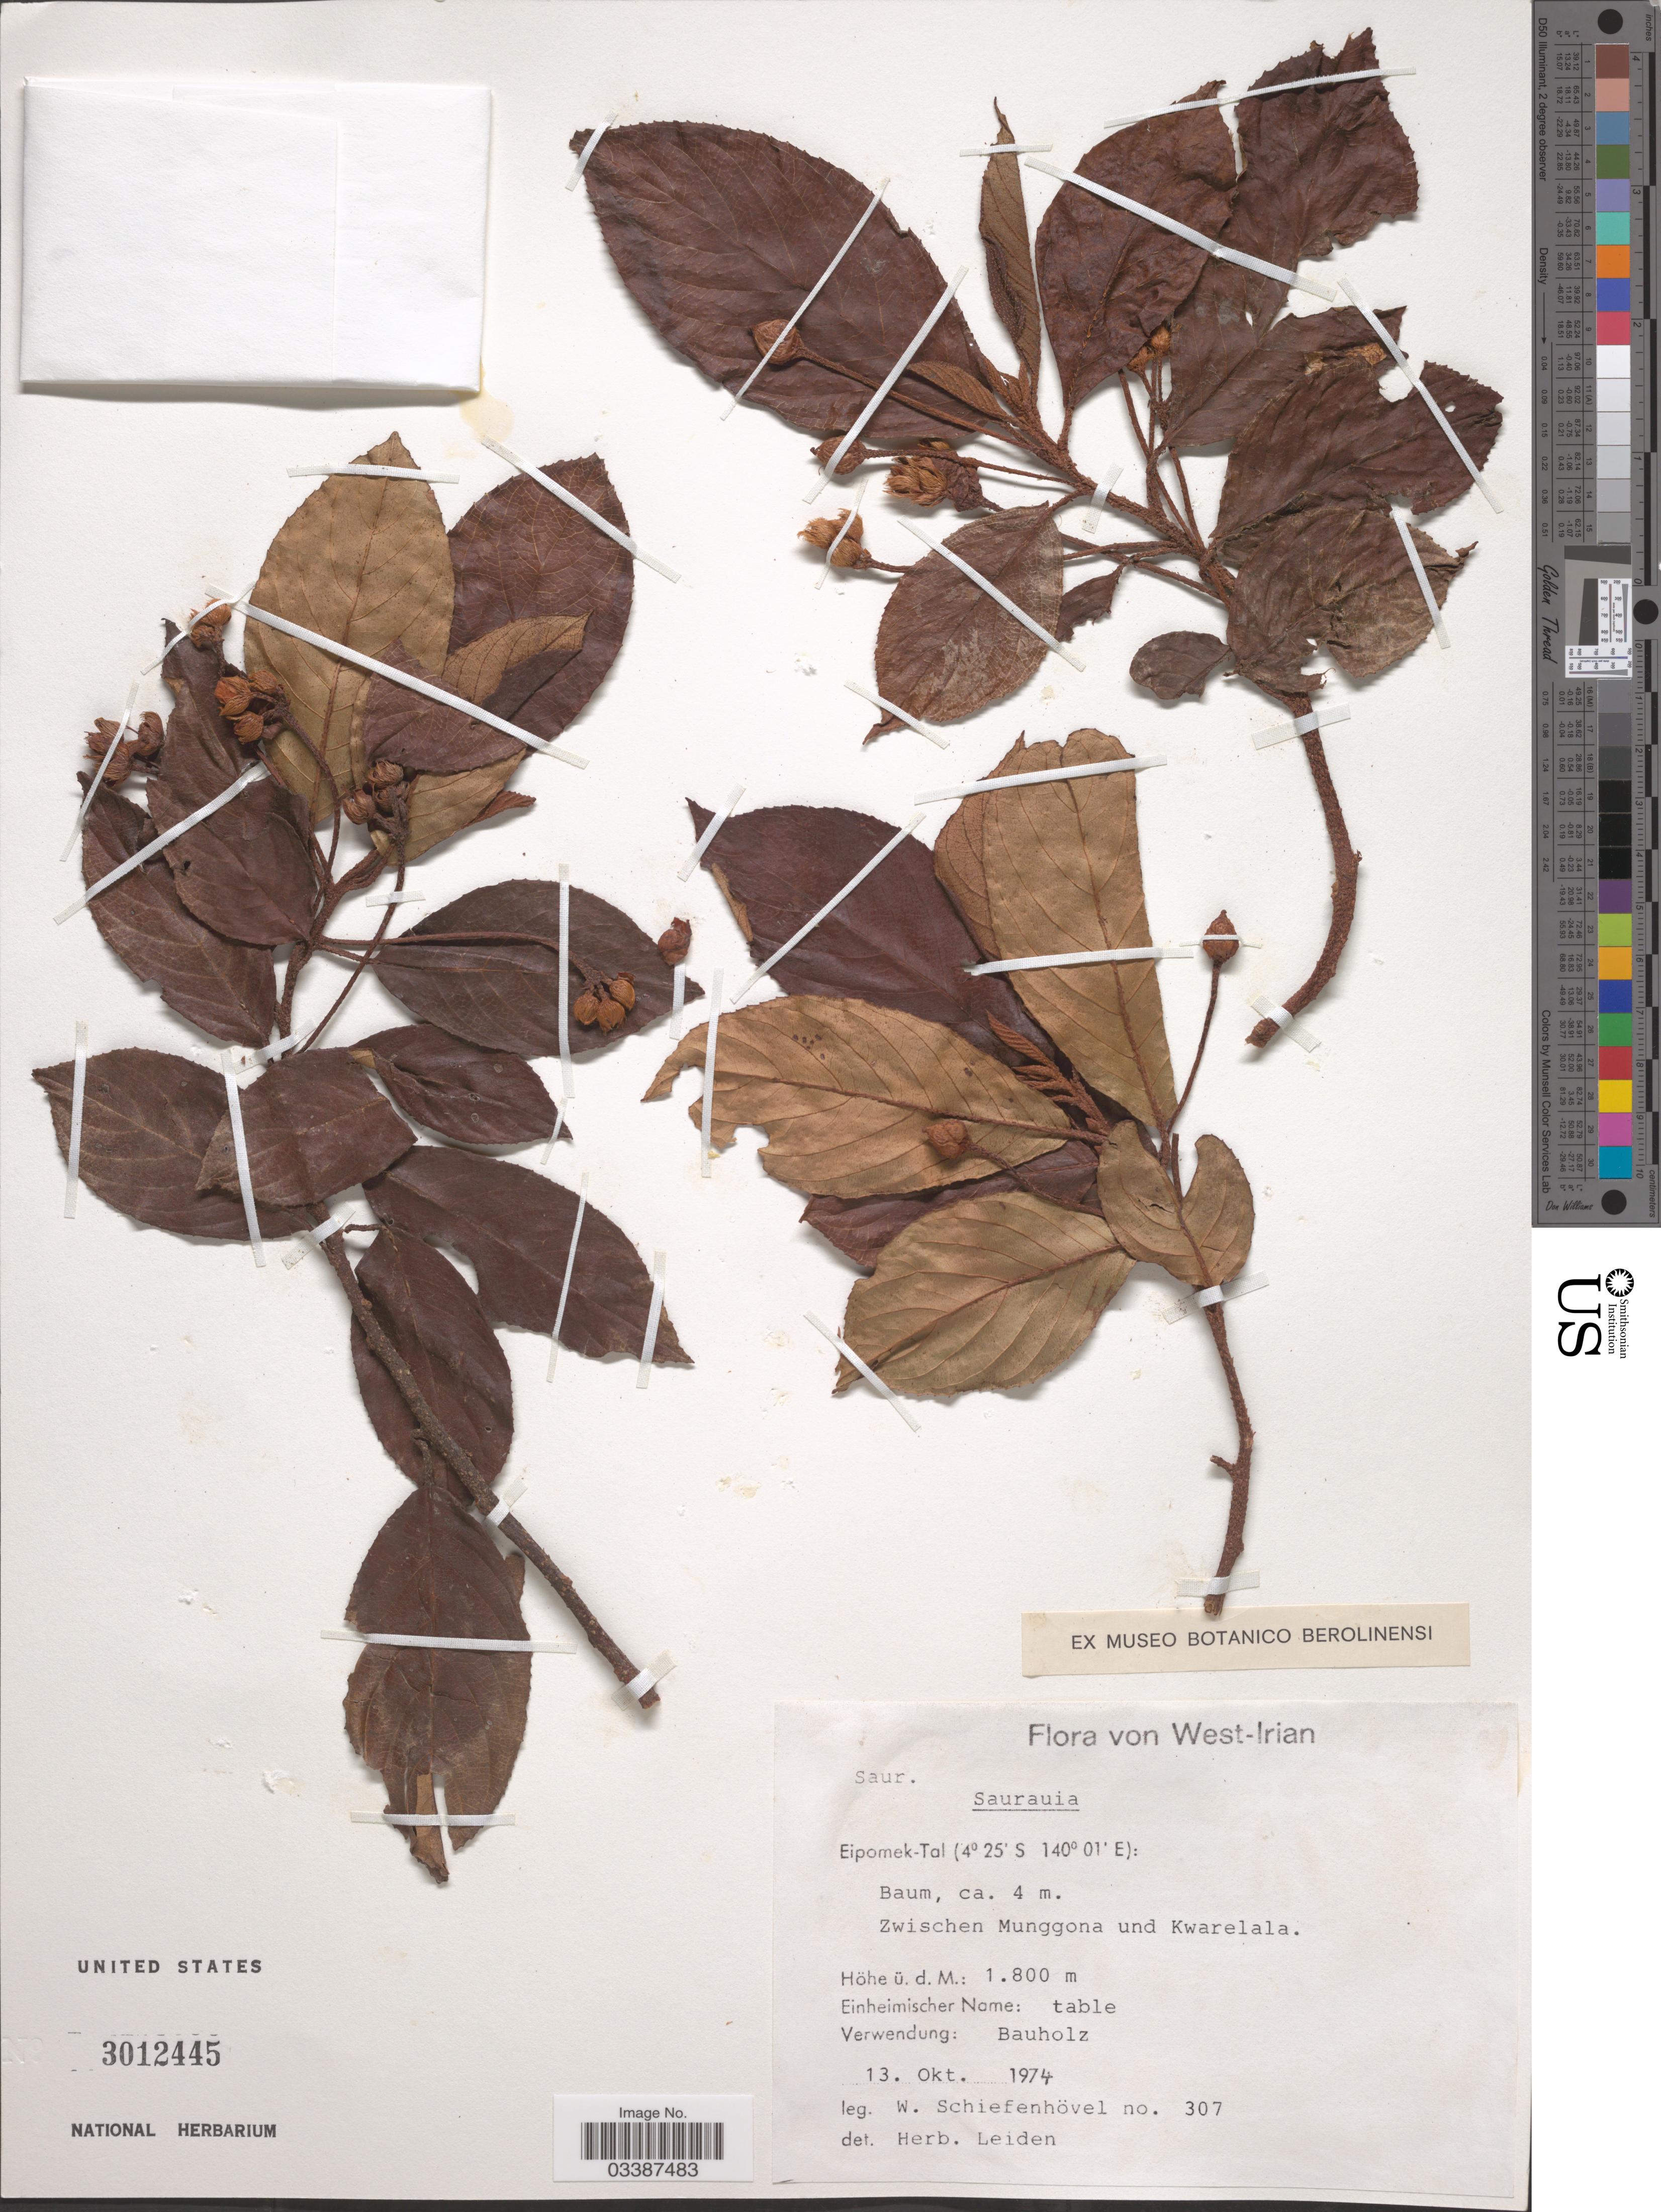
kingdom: Plantae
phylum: Tracheophyta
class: Magnoliopsida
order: Ericales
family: Actinidiaceae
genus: Saurauia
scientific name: Saurauia sp.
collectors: W. Schiefenhövel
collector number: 307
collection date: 1974-10-13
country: Indonesia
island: New Guinea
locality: West-Irian. Eipomek-Tal. Zwischen Munggona und Kwarelala.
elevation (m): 1800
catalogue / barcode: US 3012445